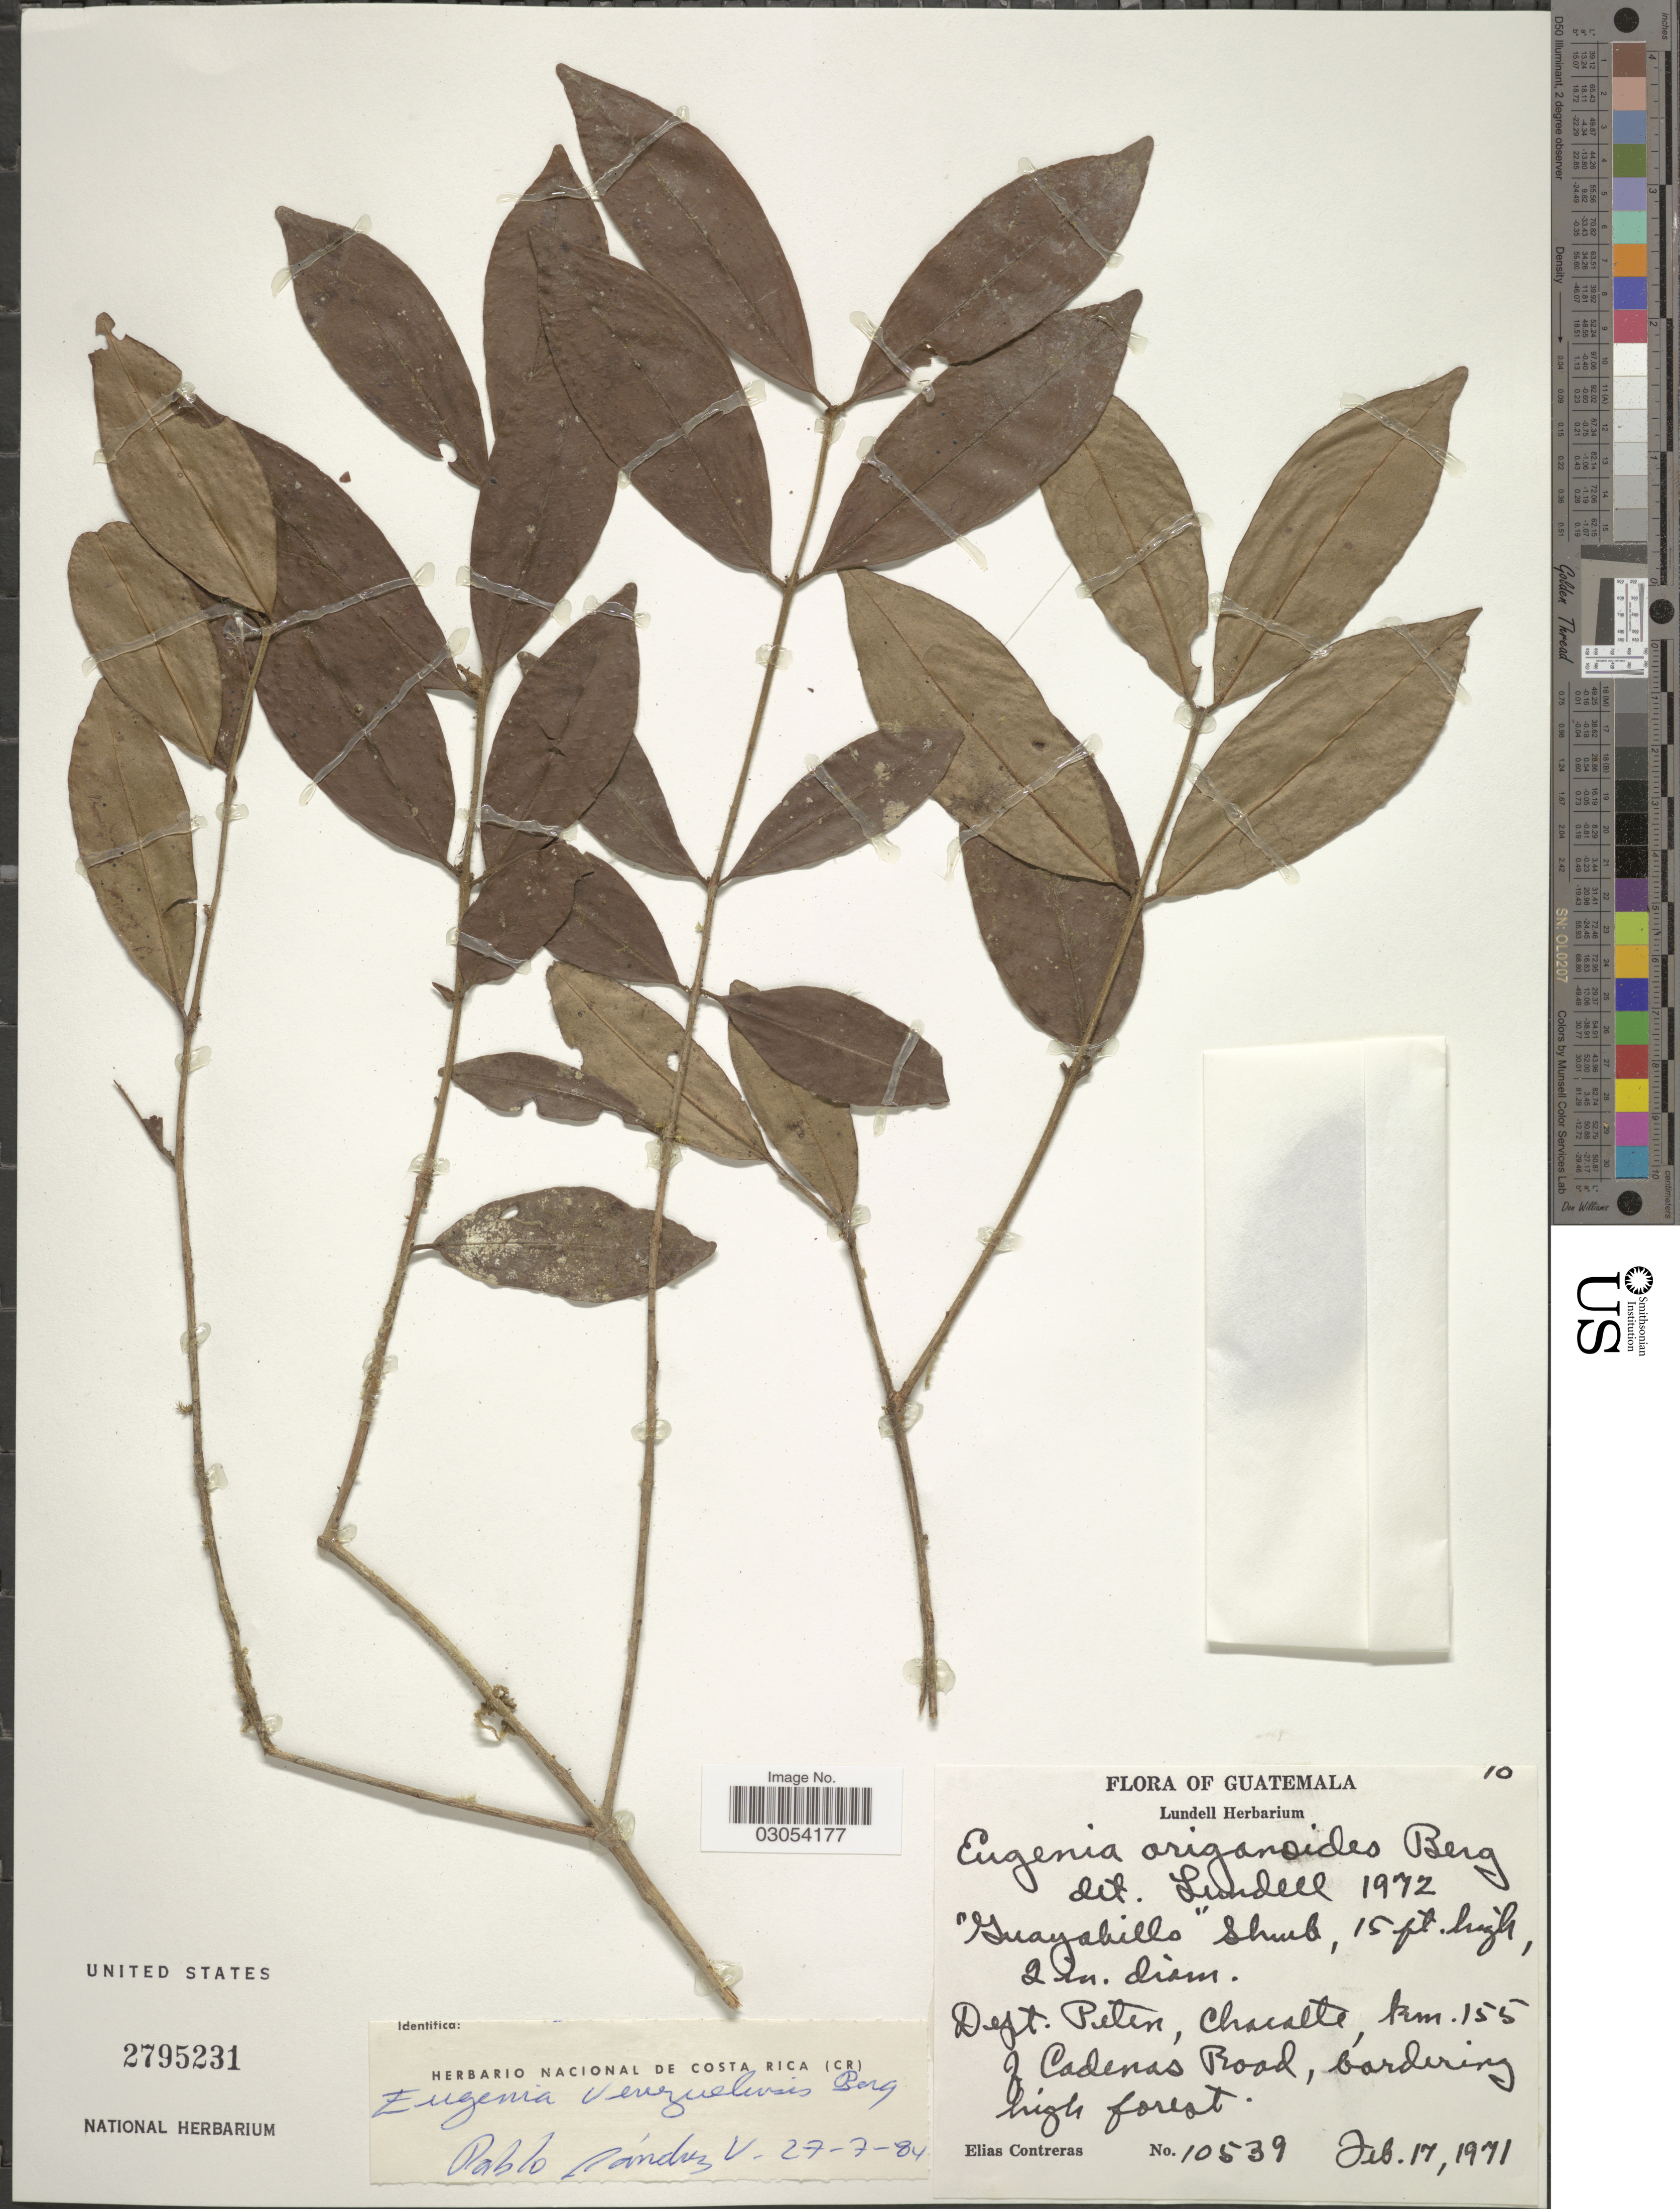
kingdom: Plantae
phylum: Tracheophyta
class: Magnoliopsida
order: Myrtales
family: Myrtaceae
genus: Eugenia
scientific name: Eugenia venezuelensis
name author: O. Berg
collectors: E. Contreras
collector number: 10539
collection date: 1971-02-17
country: Guatemala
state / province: El Petén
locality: Dept. Peten, Chacalte, km. 155 of Cadenas Road, bordering high forest.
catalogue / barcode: US 2795231